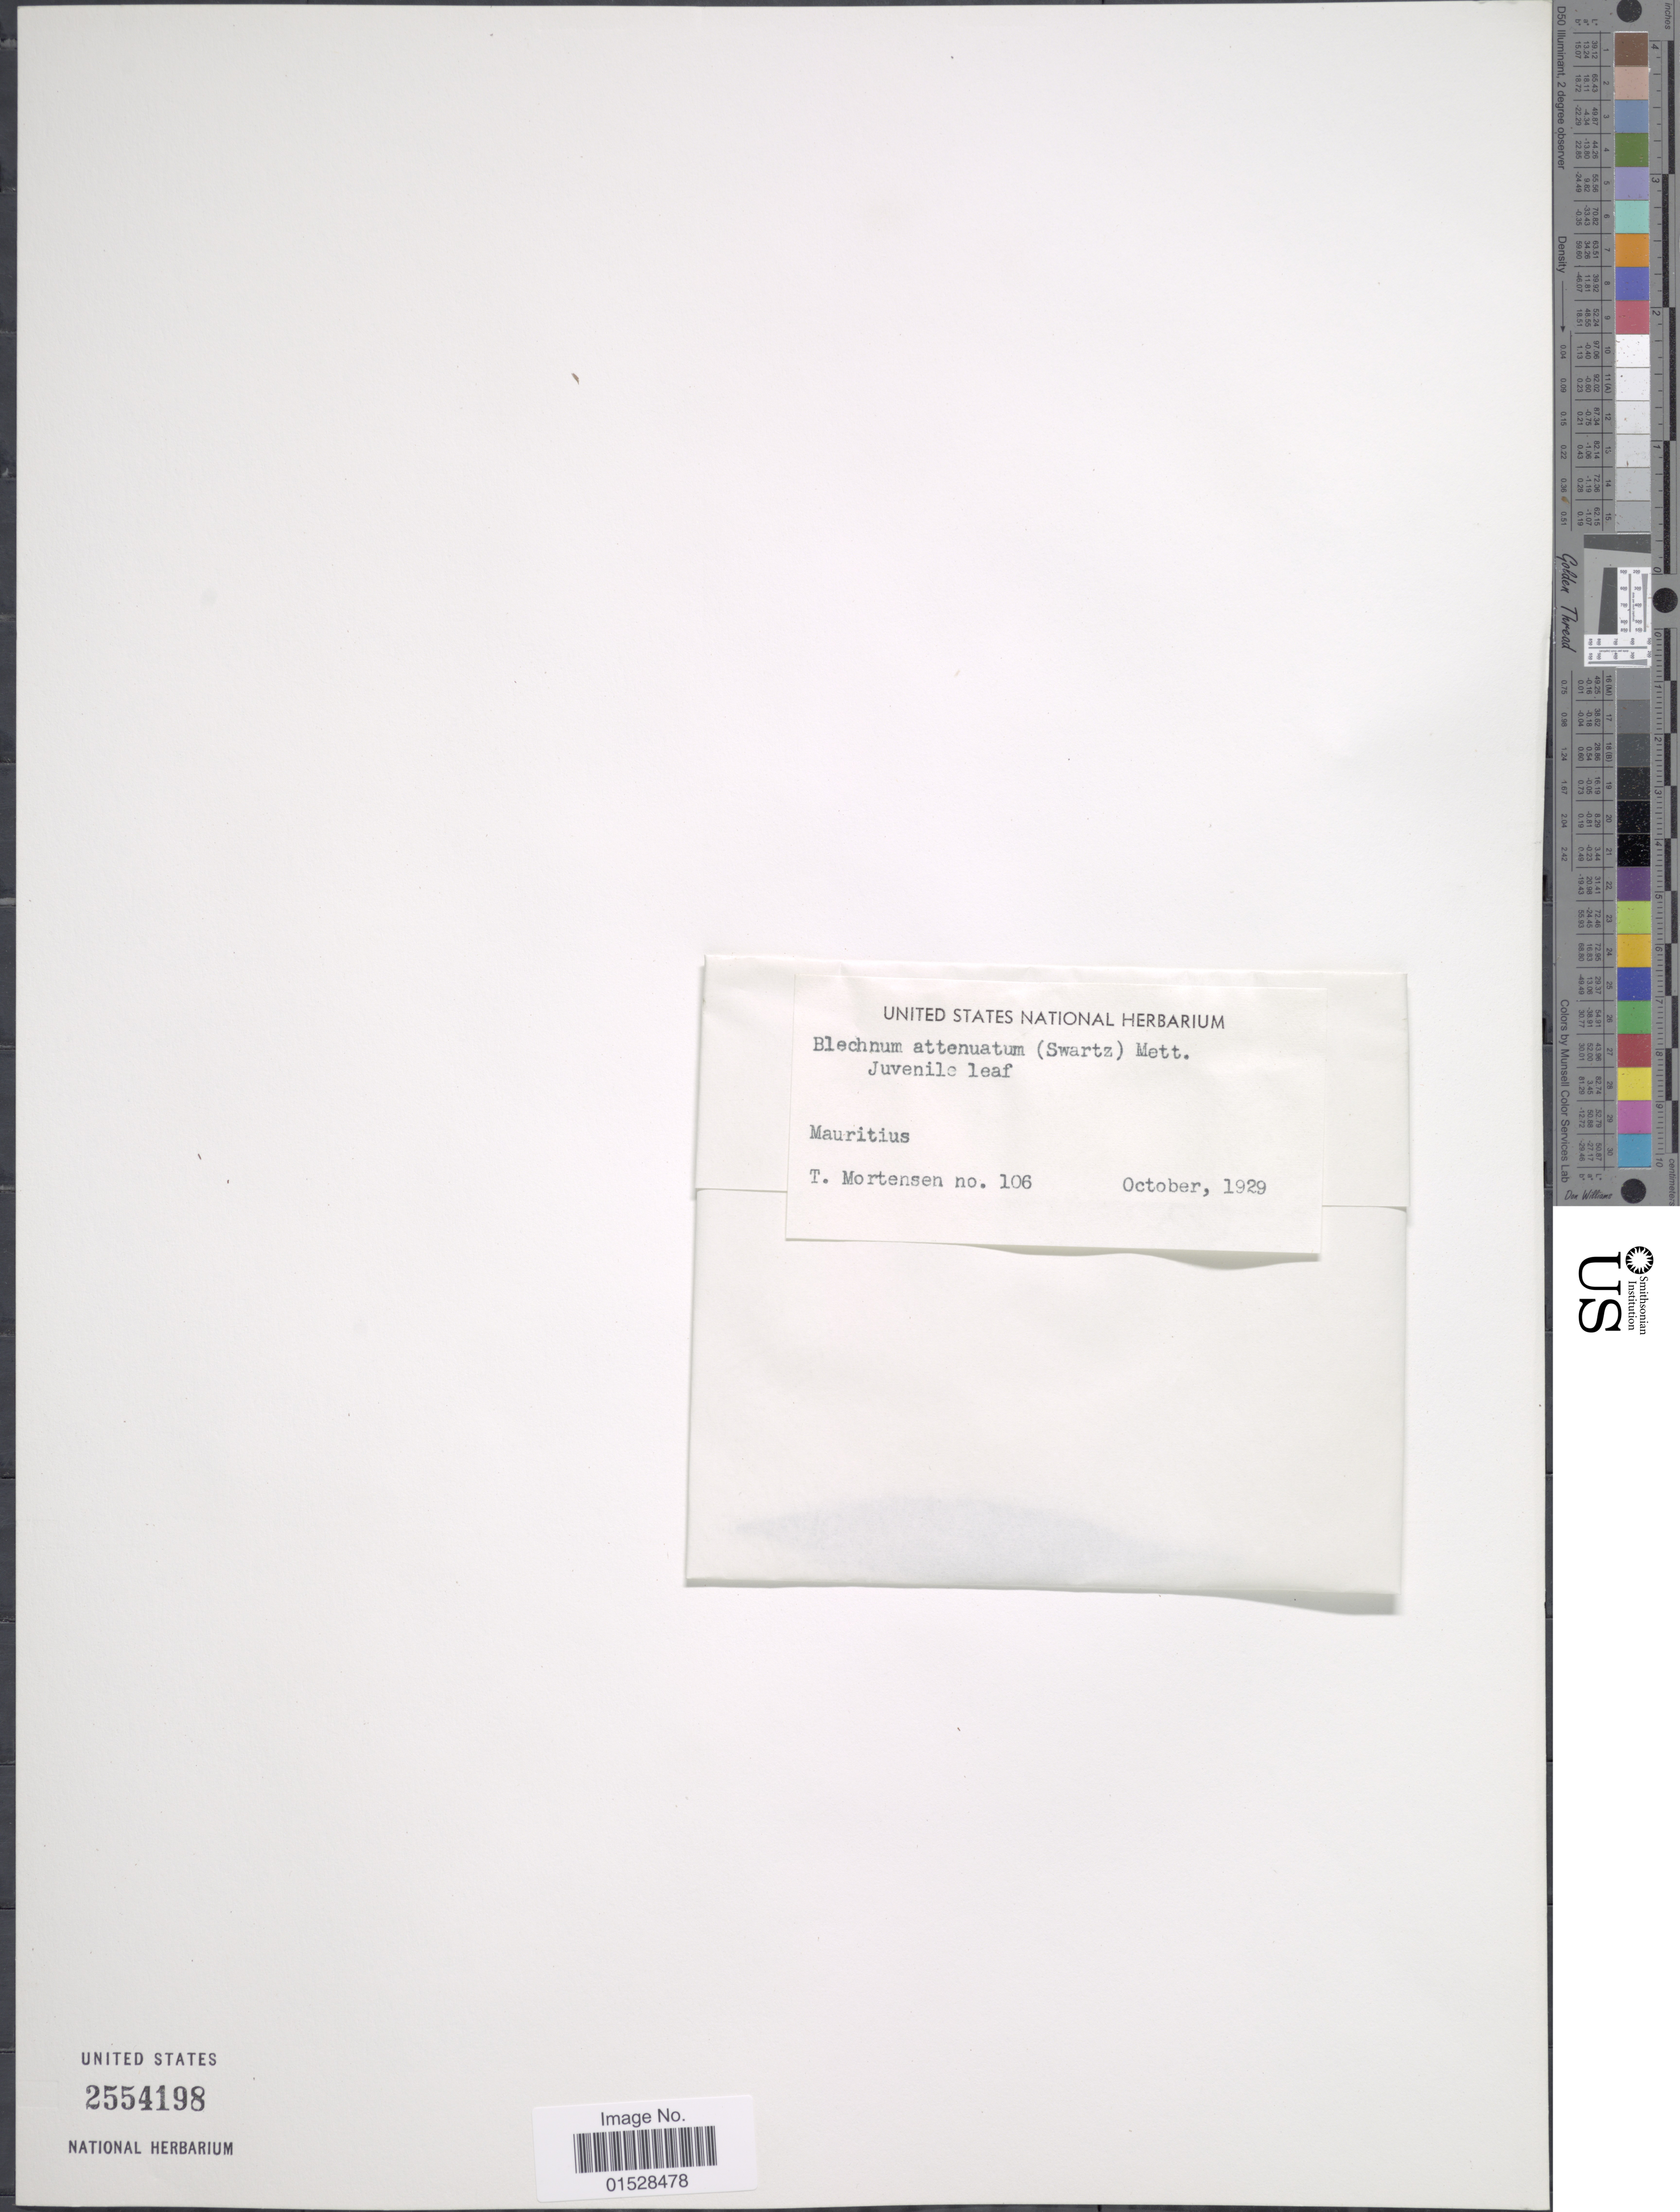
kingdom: Plantae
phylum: Tracheophyta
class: Polypodiopsida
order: Polypodiales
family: Blechnaceae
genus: Blechnum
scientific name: Blechnum attenuatum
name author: (Sw.) Mett.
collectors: T. Mortensen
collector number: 106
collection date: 1929-10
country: Mauritius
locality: Mauritius.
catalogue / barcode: US 2554198